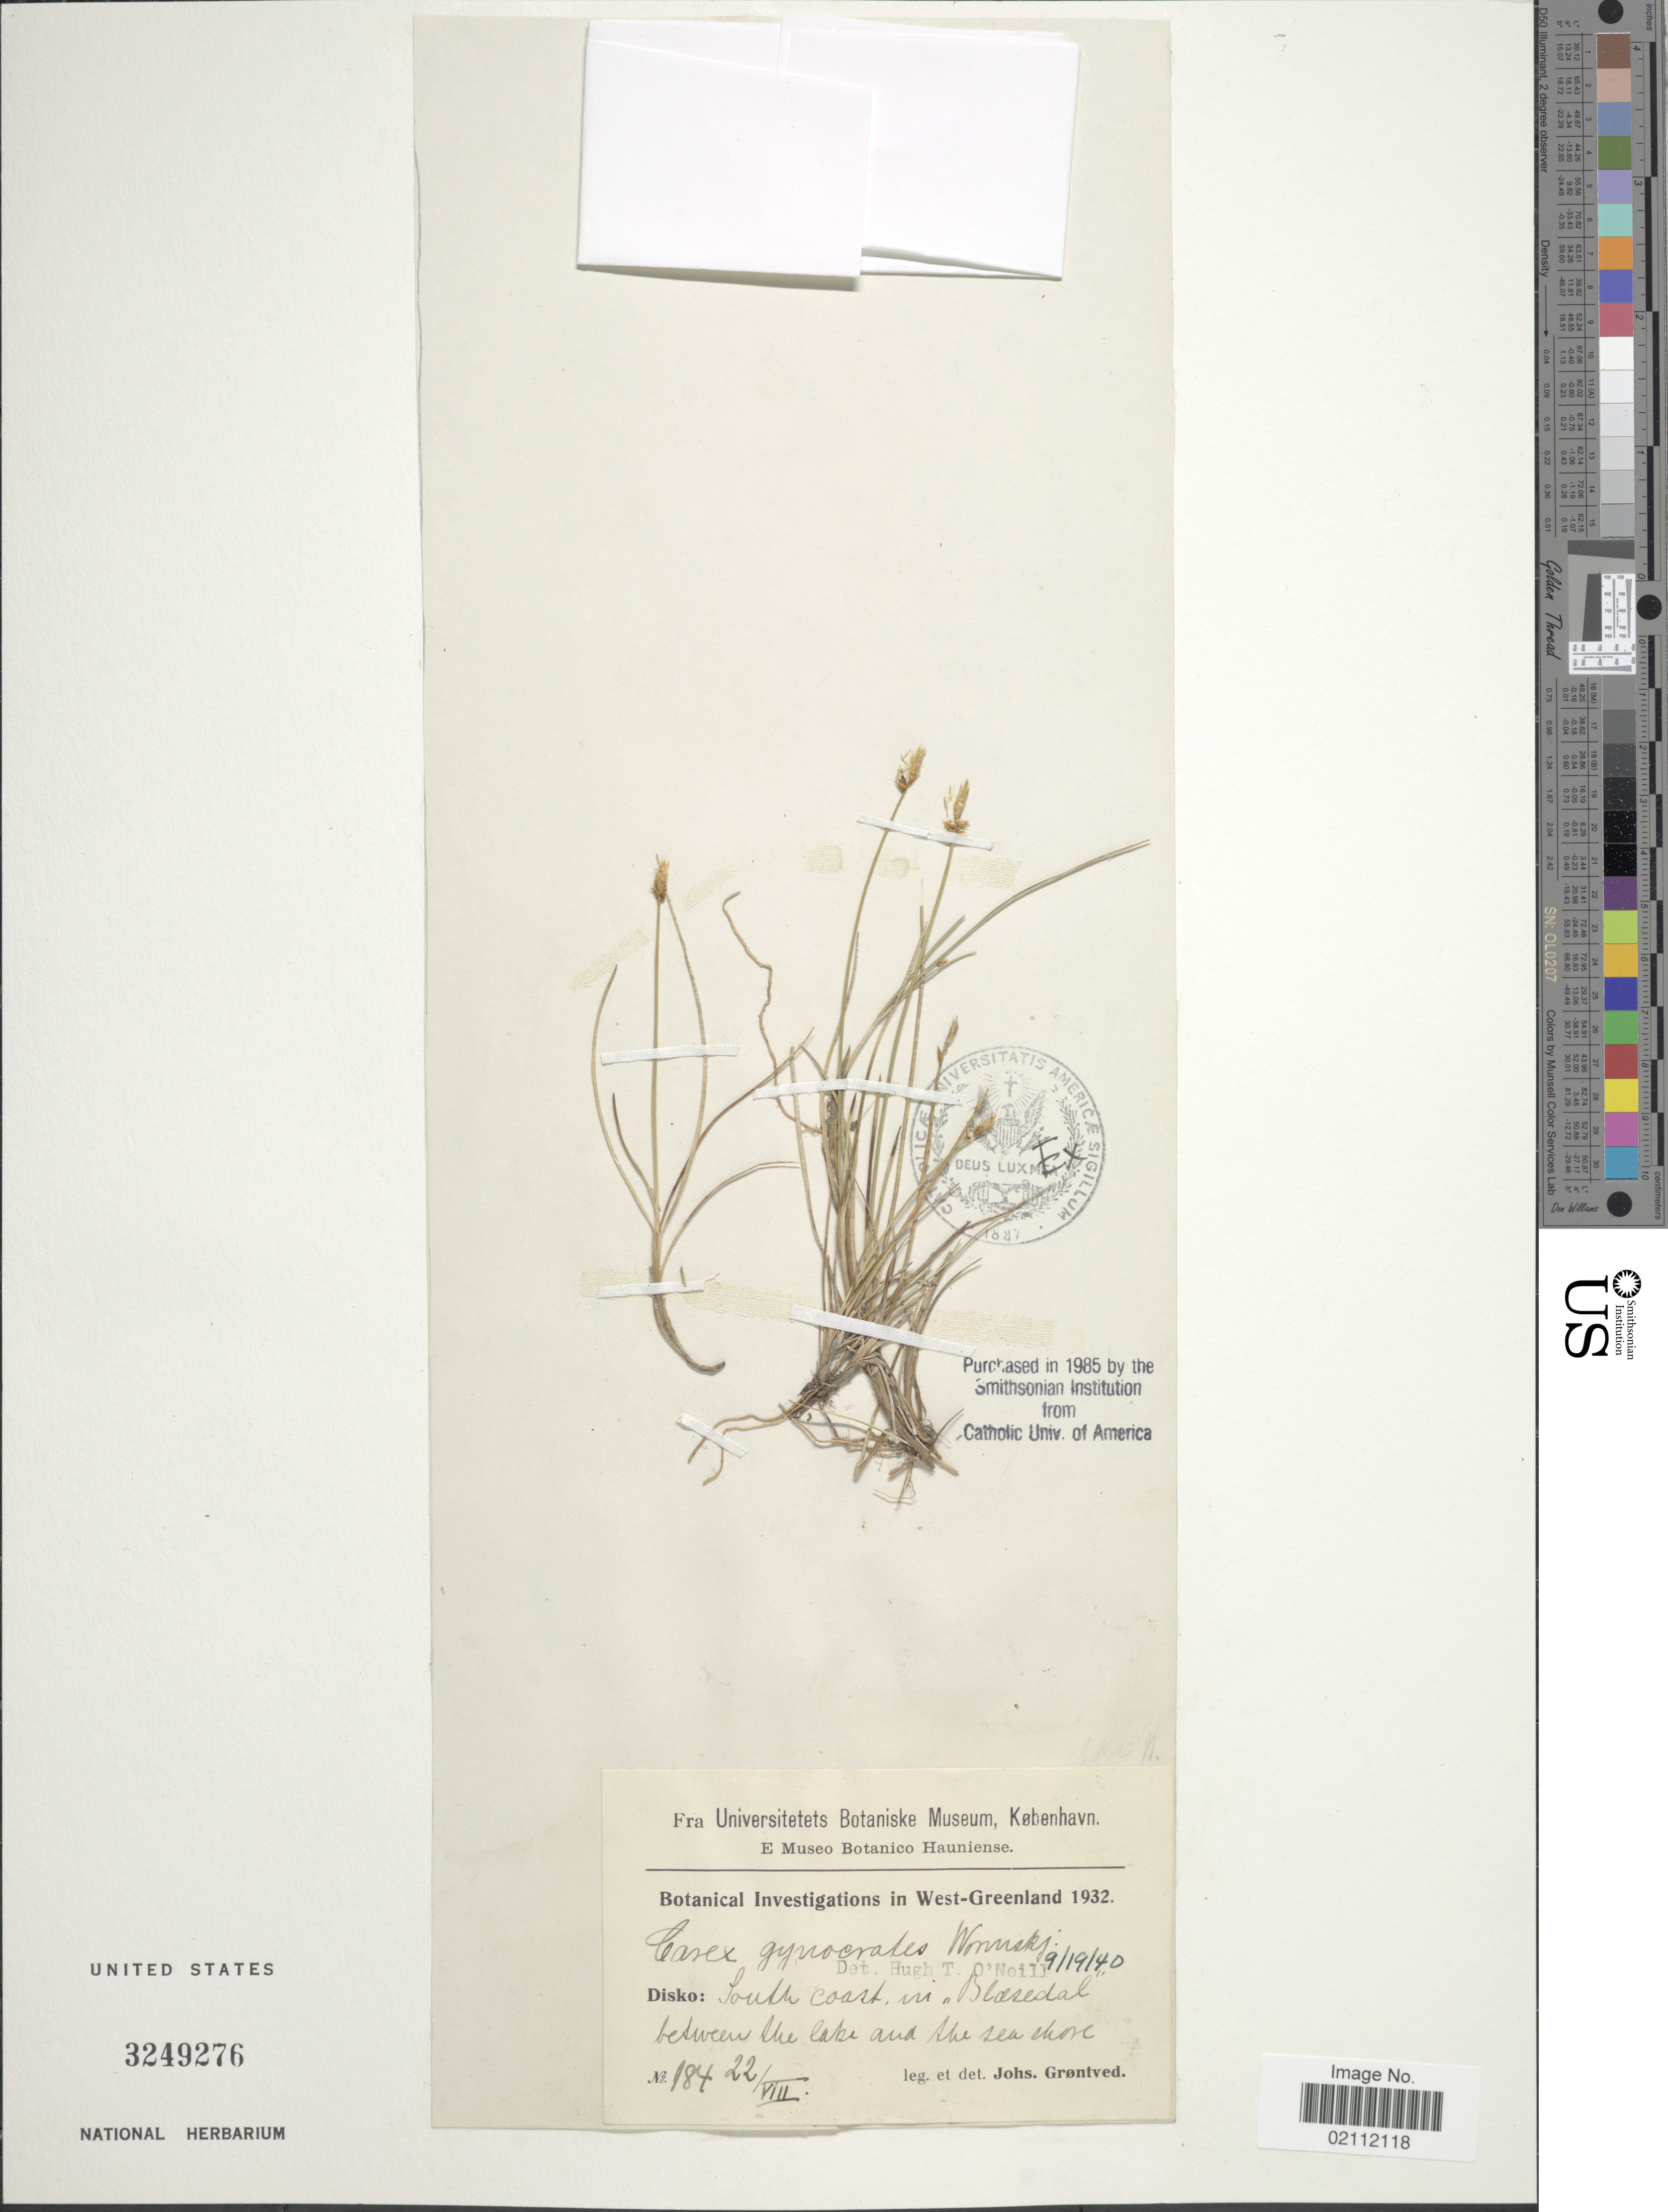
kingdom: Plantae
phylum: Tracheophyta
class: Liliopsida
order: Poales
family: Cyperaceae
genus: Carex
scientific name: Carex nardina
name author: (Hornem.) Fr.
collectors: J. Grøntved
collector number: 184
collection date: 1932-08-22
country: Greenland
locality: West-Greenland. Disko: South coast, in Blasedal between the lake and the sea shore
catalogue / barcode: US 3249276